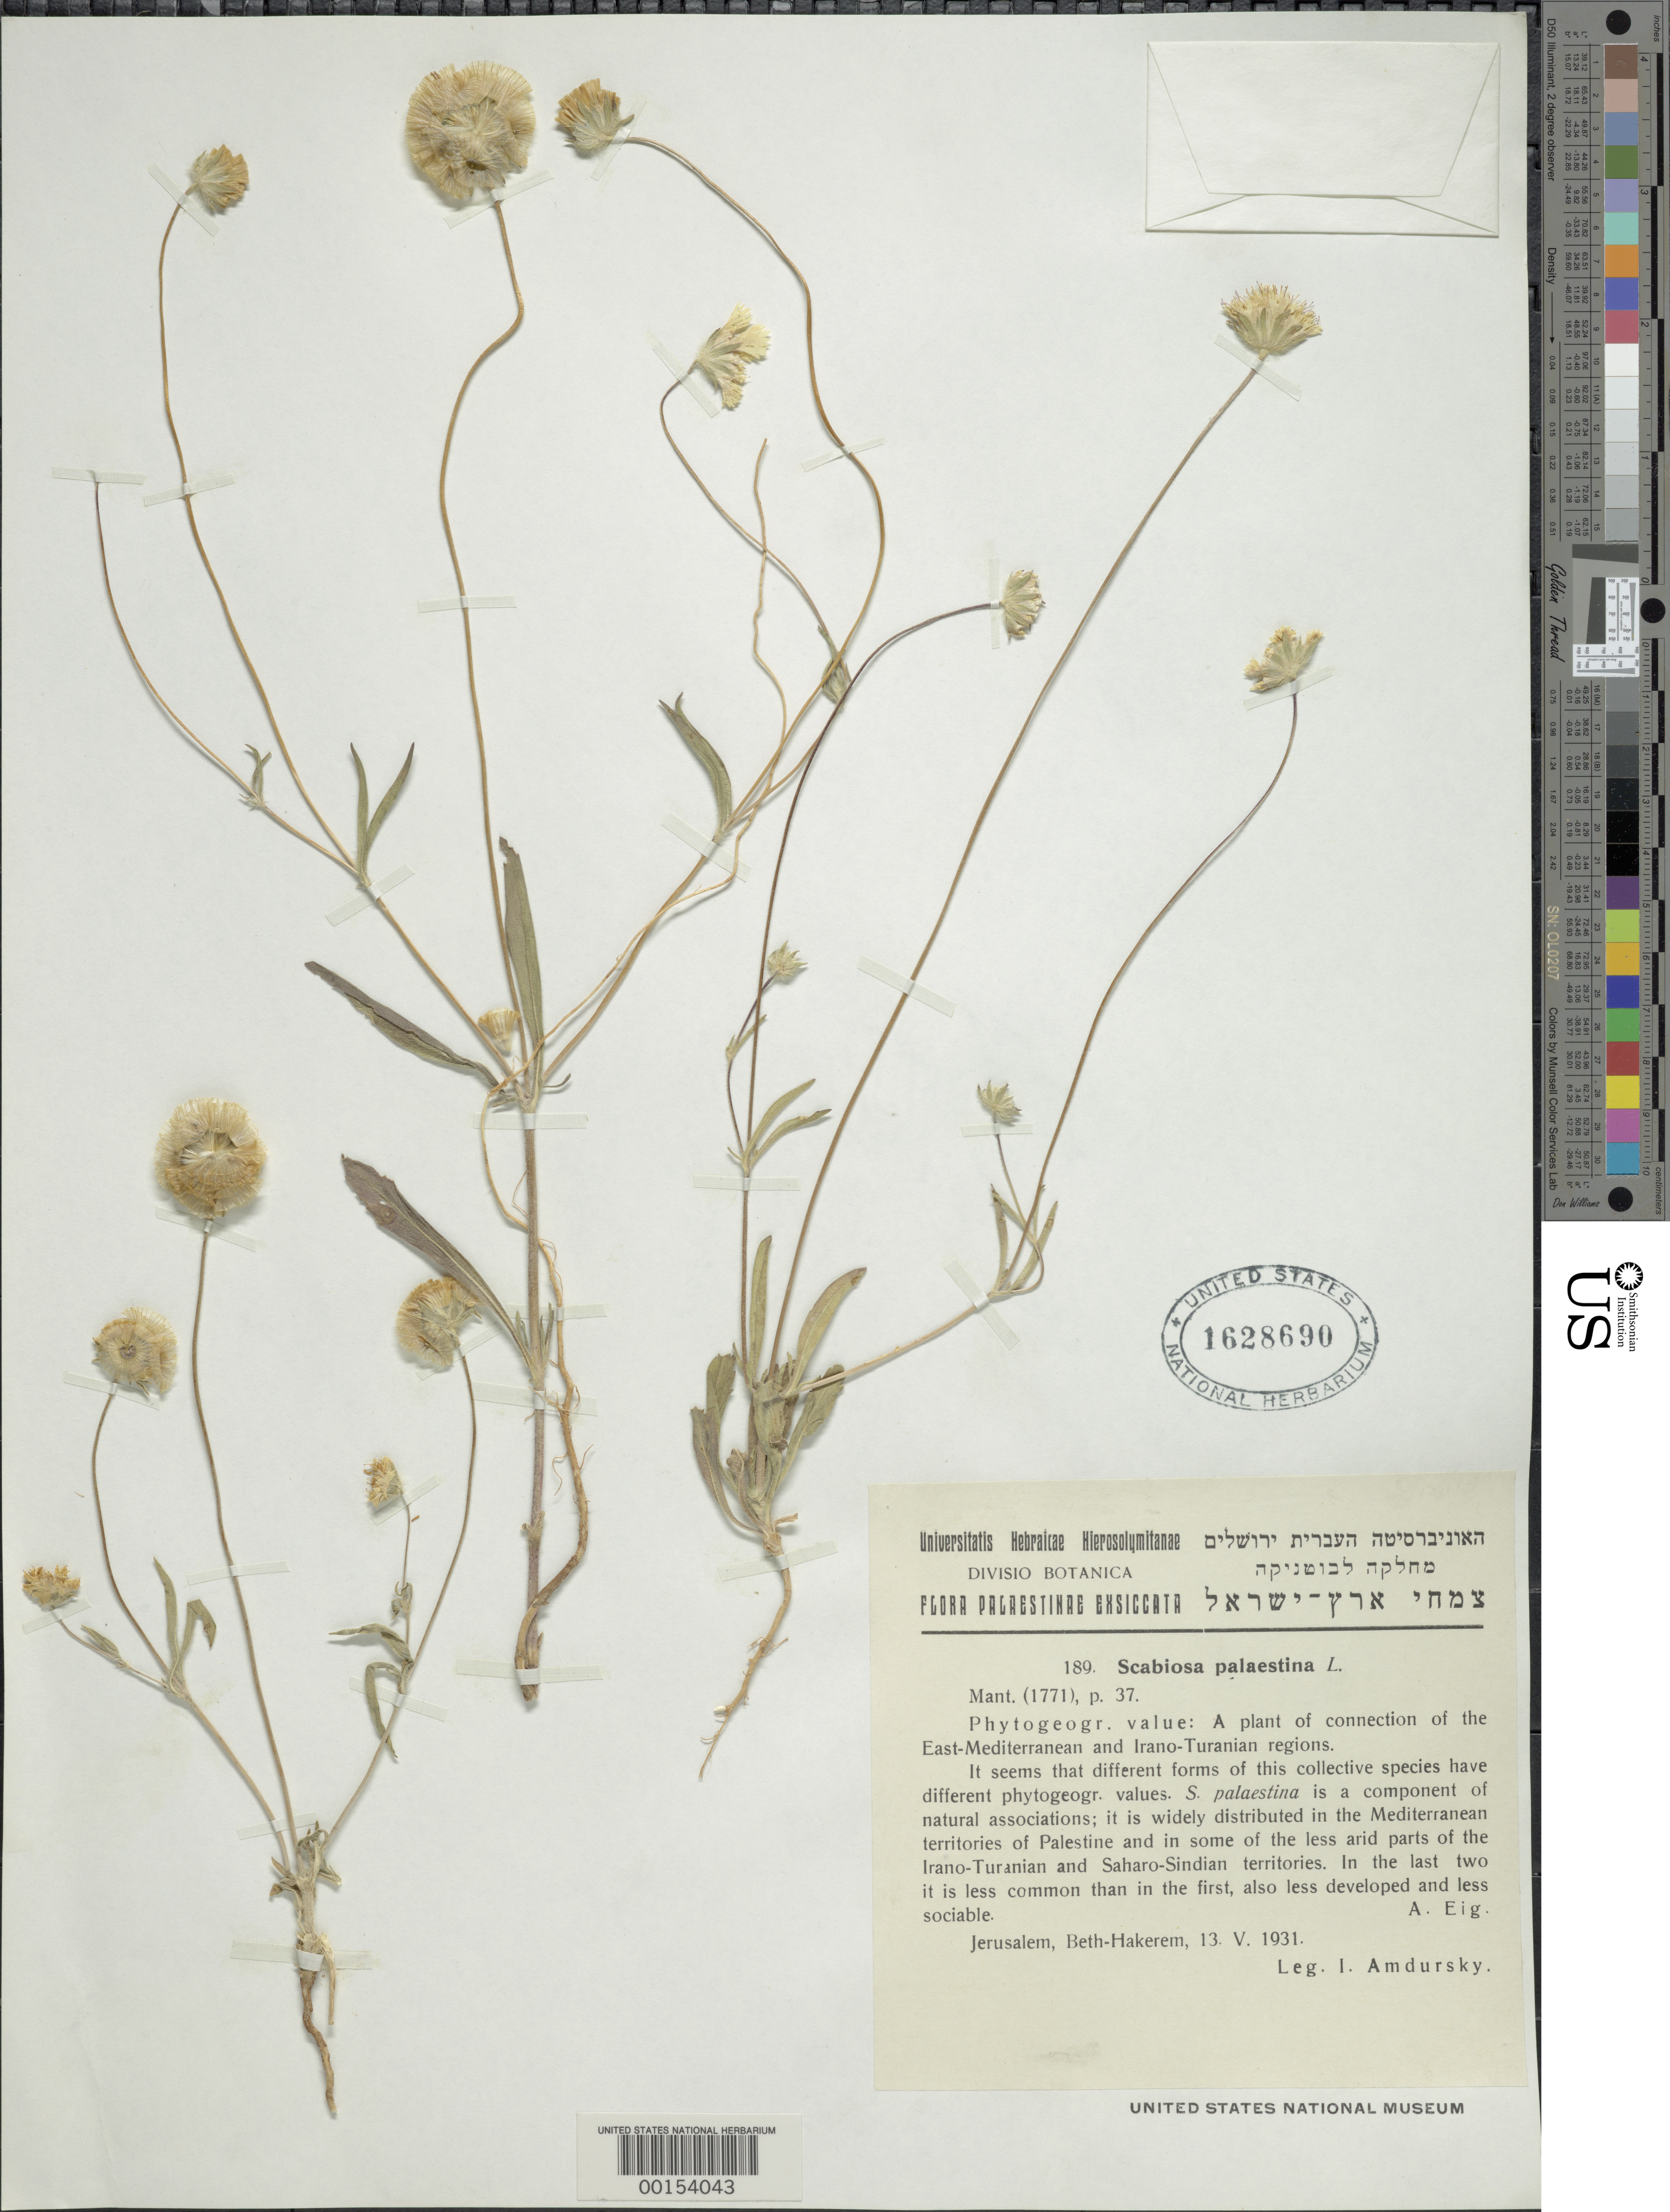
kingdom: Plantae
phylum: Tracheophyta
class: Magnoliopsida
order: Dipsacales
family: Caprifoliaceae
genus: Scabiosa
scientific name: Scabiosa palaestina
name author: L.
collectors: I. Amdursky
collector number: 189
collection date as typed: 13 May 1931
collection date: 1931-05-13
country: Israel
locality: Jerusalem, Beth-Hakerem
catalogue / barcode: US 1628690